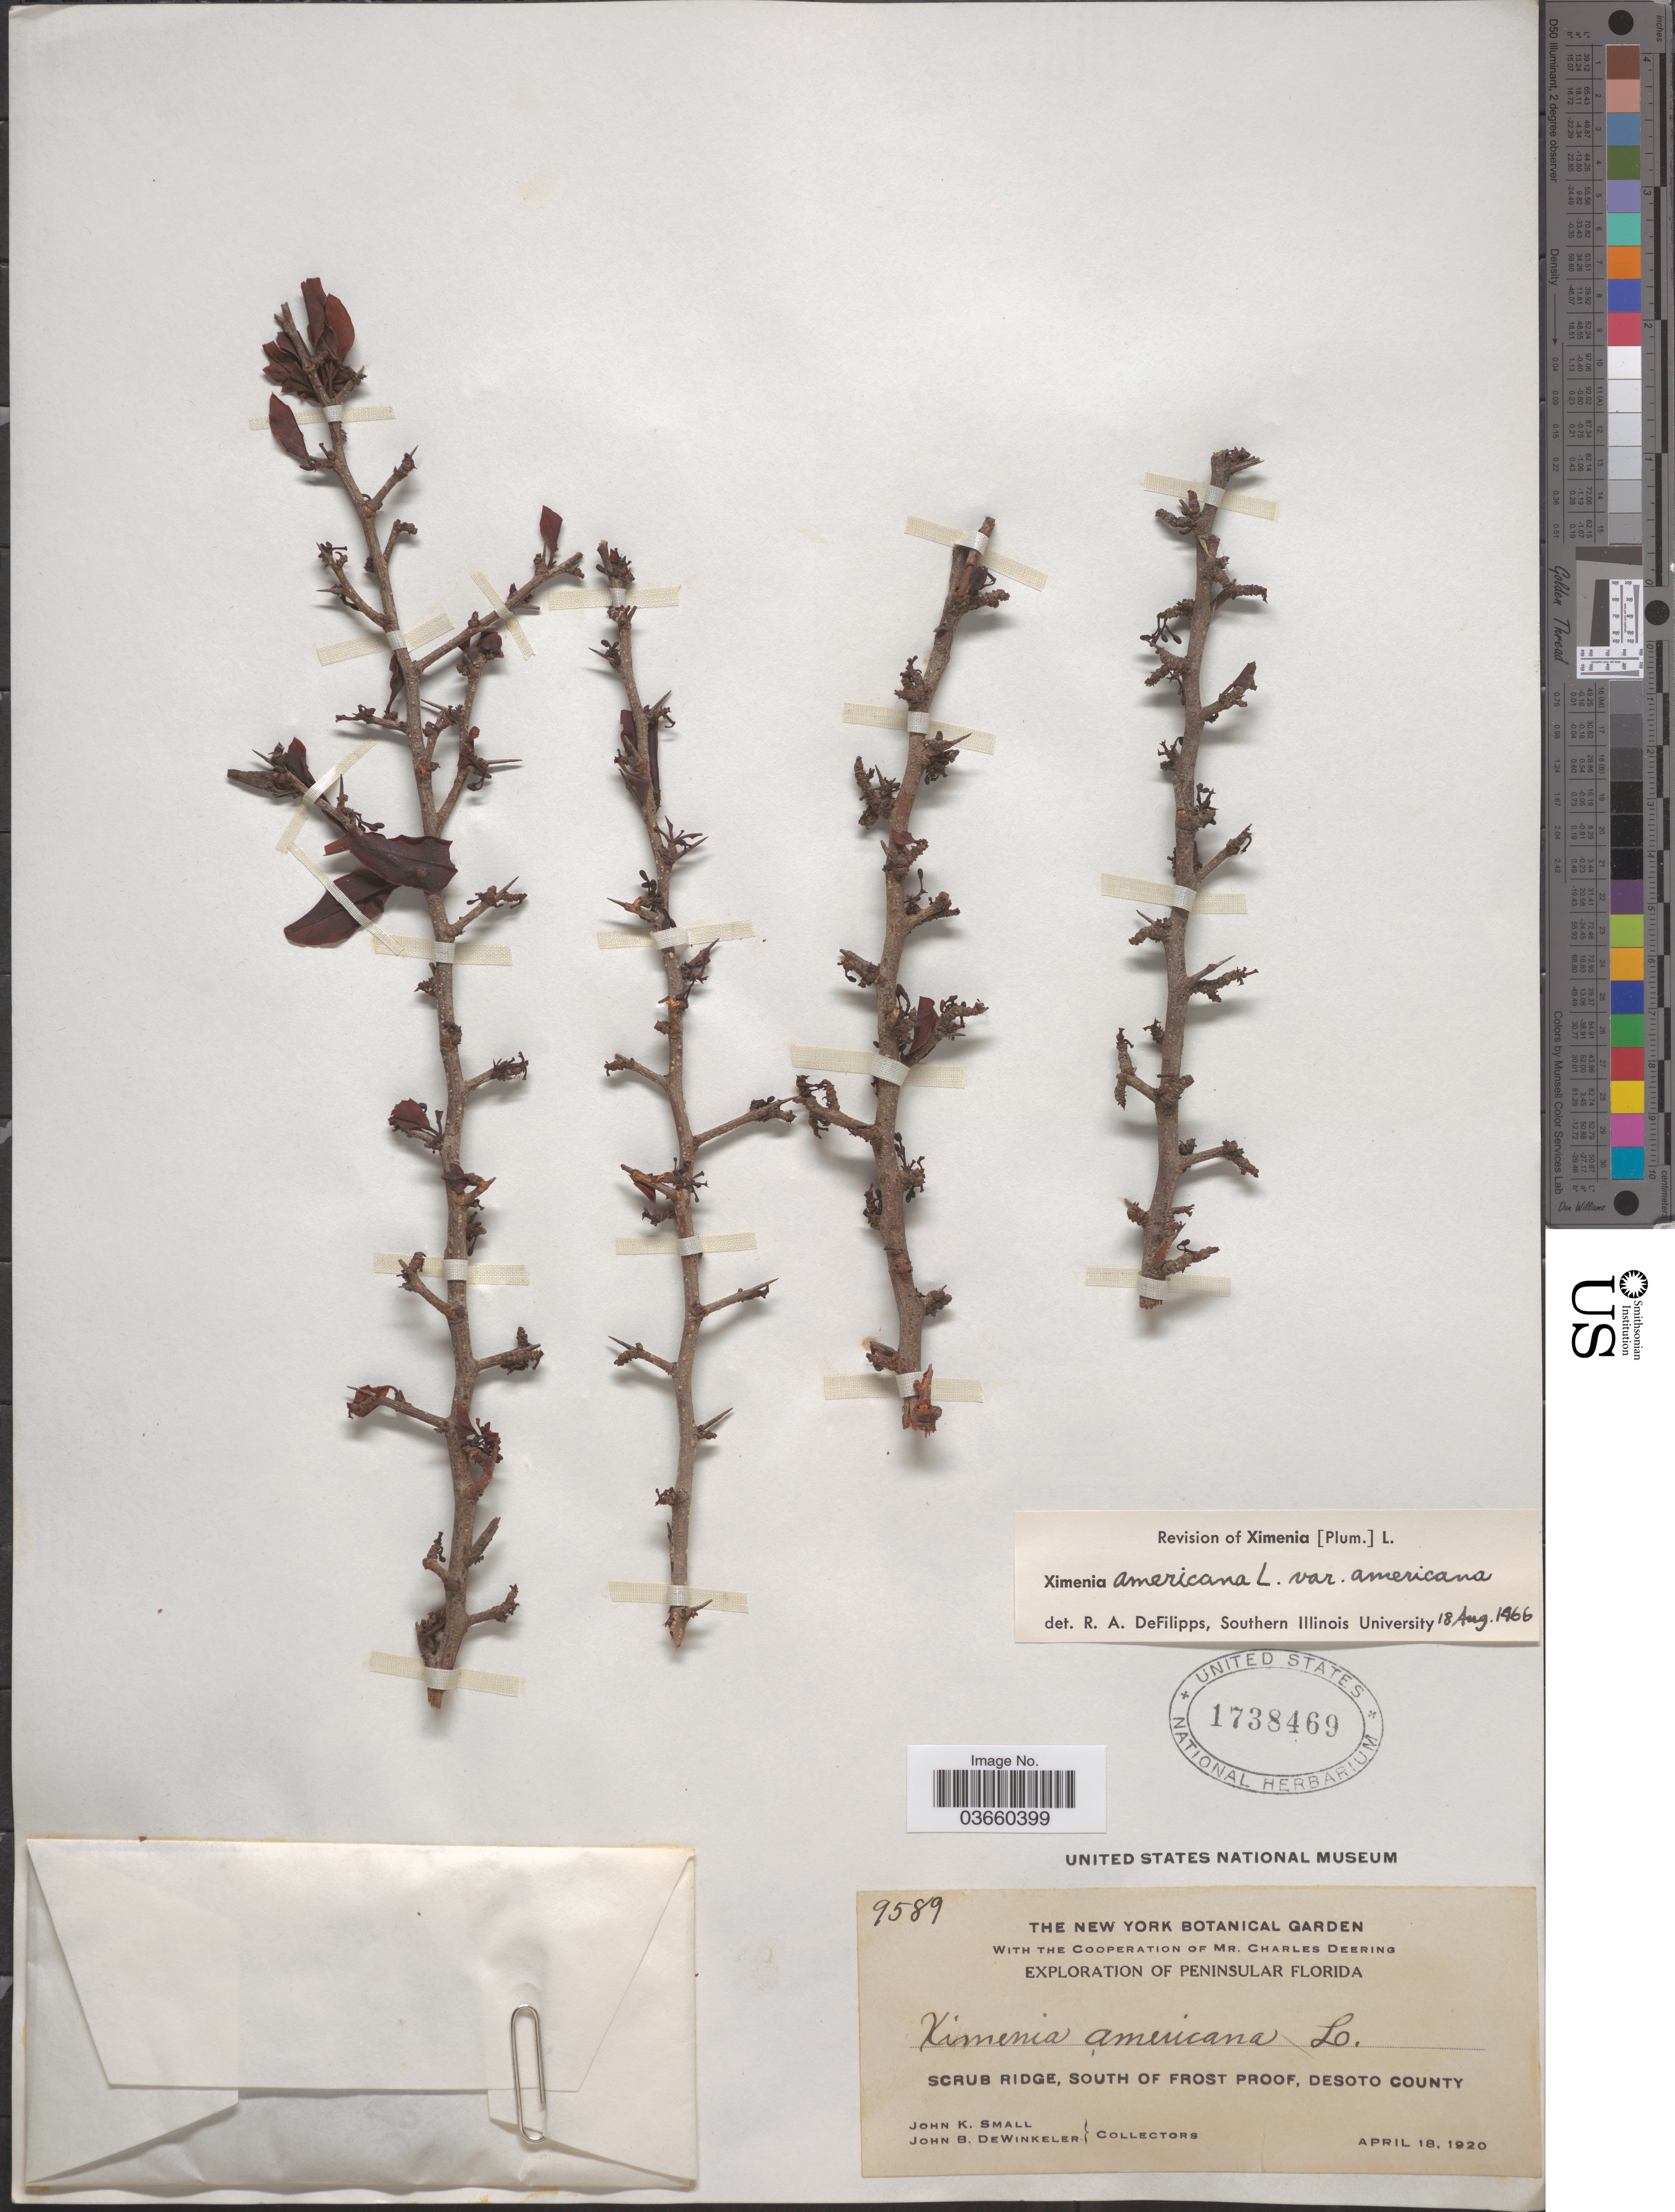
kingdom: Plantae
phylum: Tracheophyta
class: Magnoliopsida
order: Santalales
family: Ximeniaceae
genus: Ximenia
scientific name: Ximenia americana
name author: L.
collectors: J. K. Small & J. B. Dewinkeler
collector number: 9589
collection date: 1920-04-18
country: United States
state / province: Florida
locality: Peninsular Florida. Scrub ridge, south of Frost Proof, Desoto County.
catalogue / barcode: US 1738469